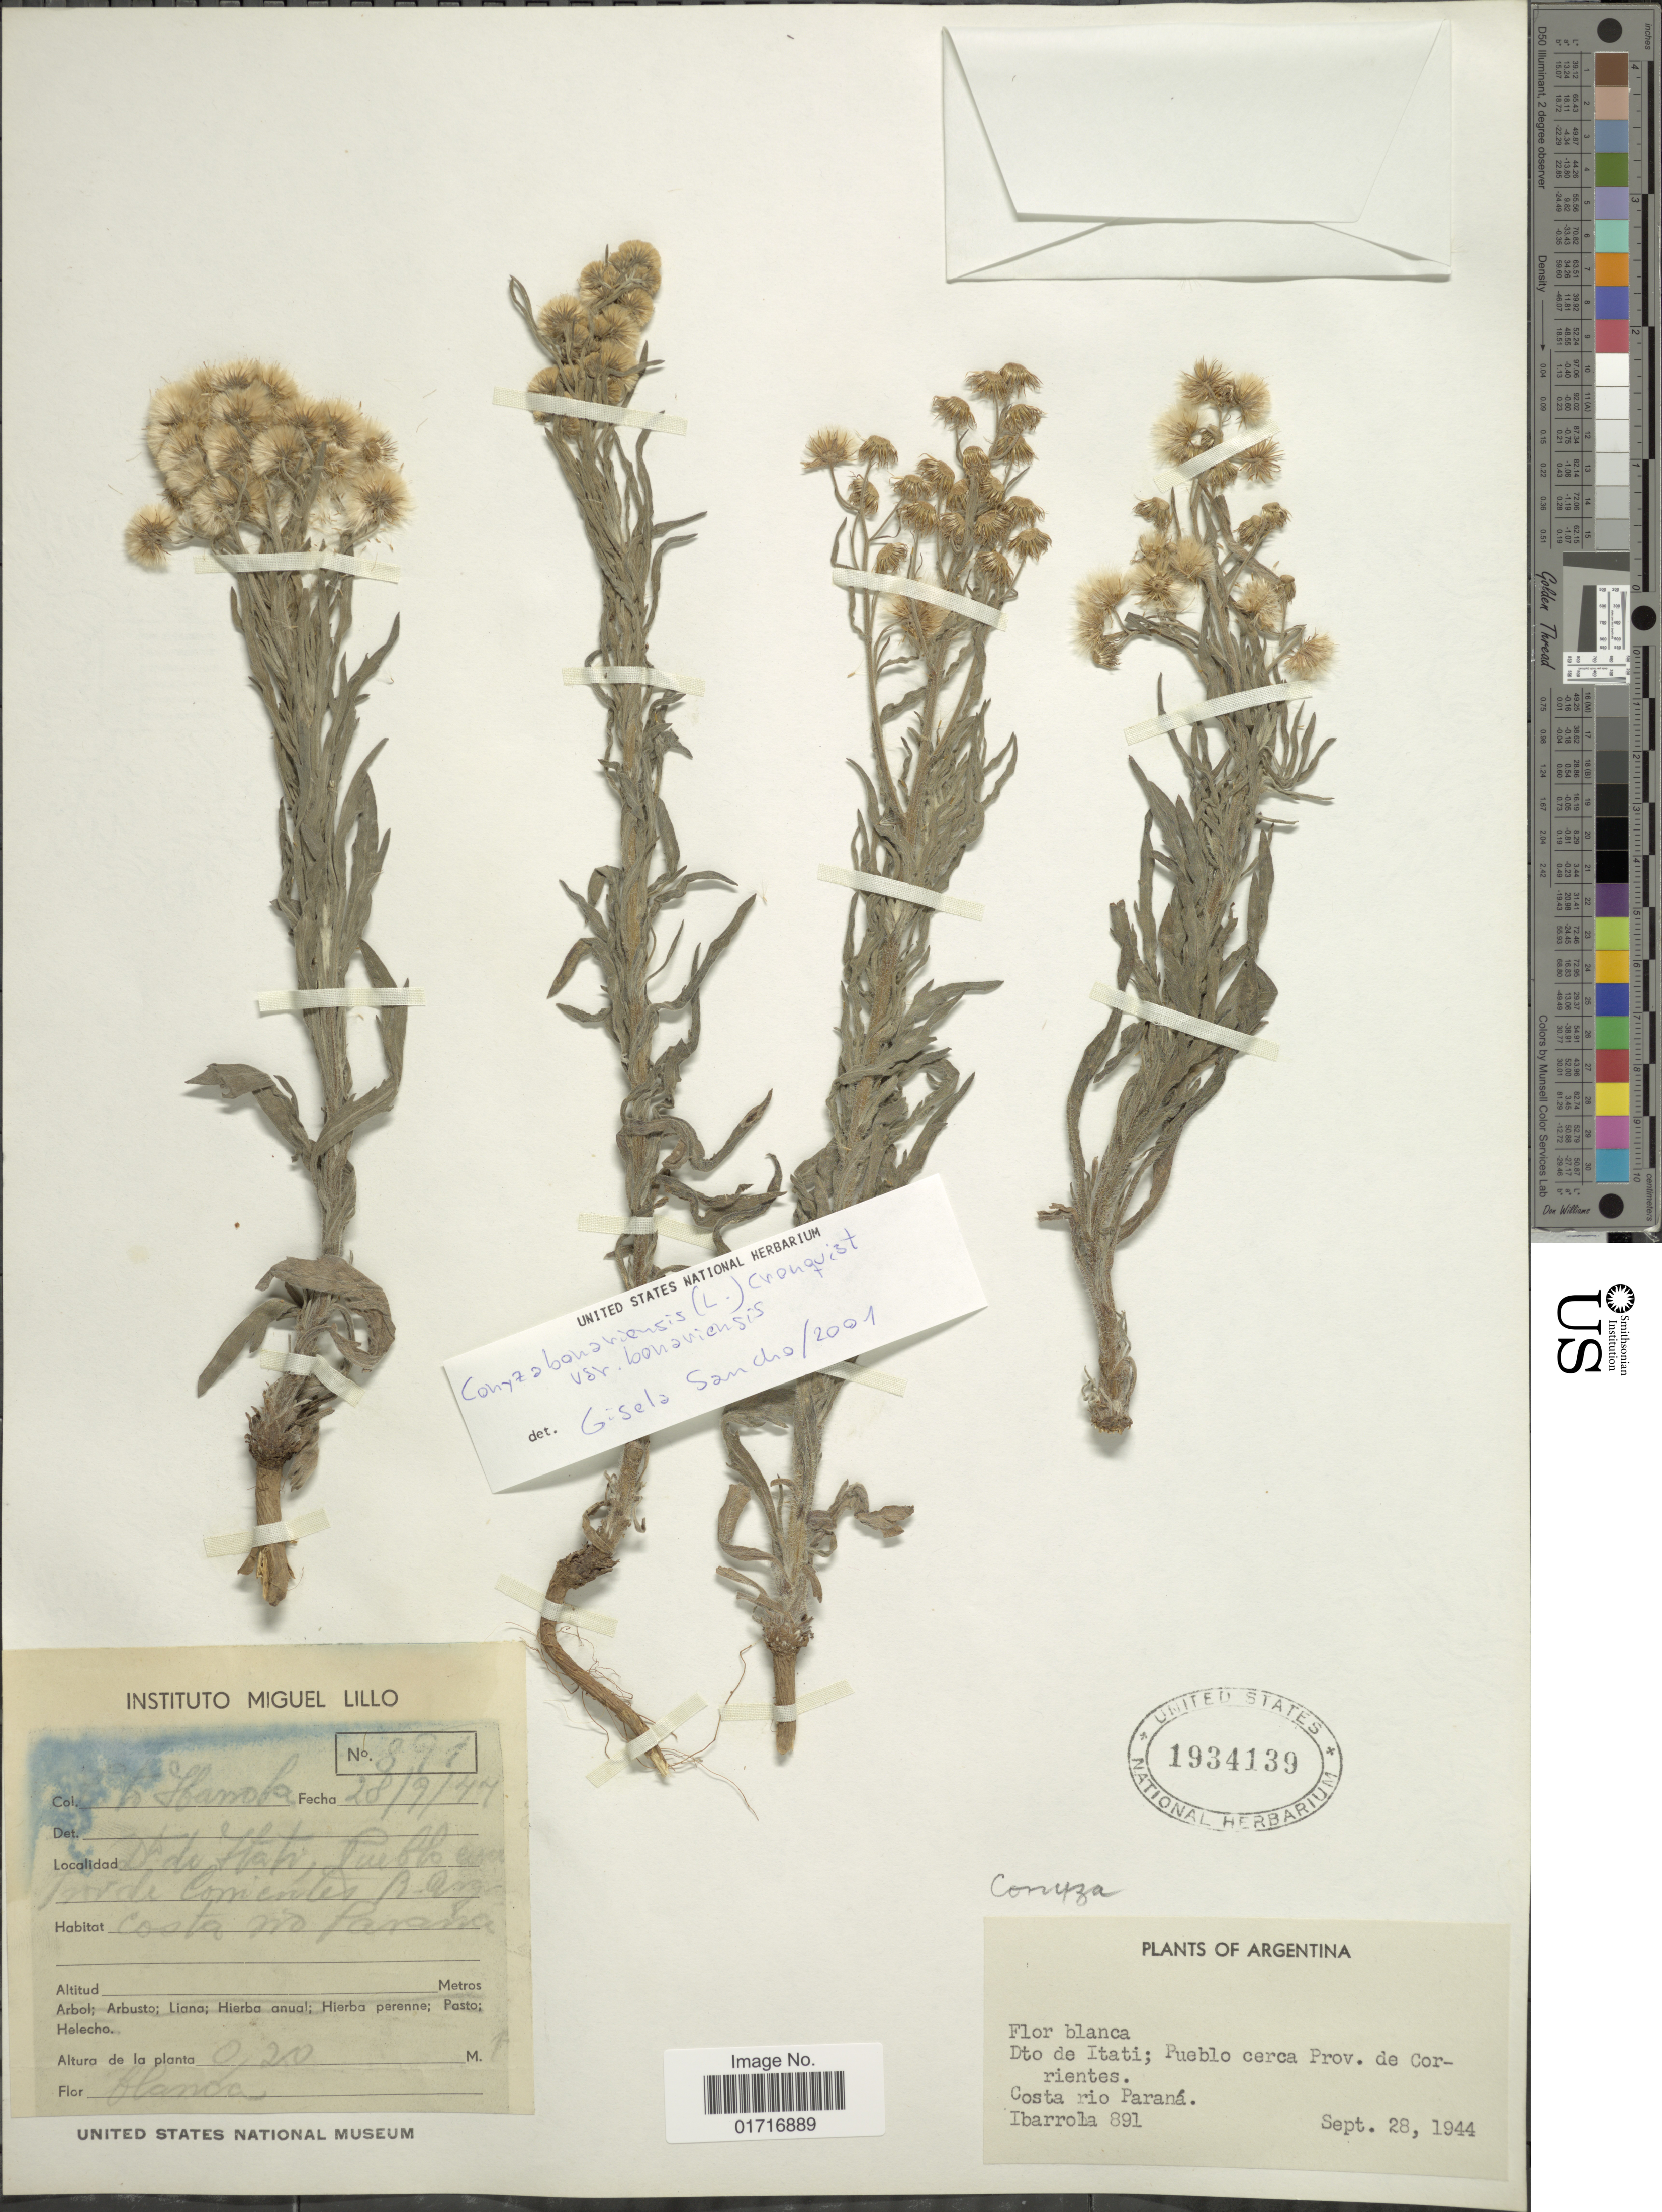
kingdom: Plantae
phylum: Tracheophyta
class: Magnoliopsida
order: Asterales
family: Asteraceae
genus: Conyza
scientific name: Conyza bonariensis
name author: (L.) Cronq.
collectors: T. Ibarrola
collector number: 891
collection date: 1944-09-28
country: Argentina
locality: Argentina. Dto de Itati; pueblo cerca Prov. de Corrientes. Costa rio Parana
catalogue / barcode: US 1934139